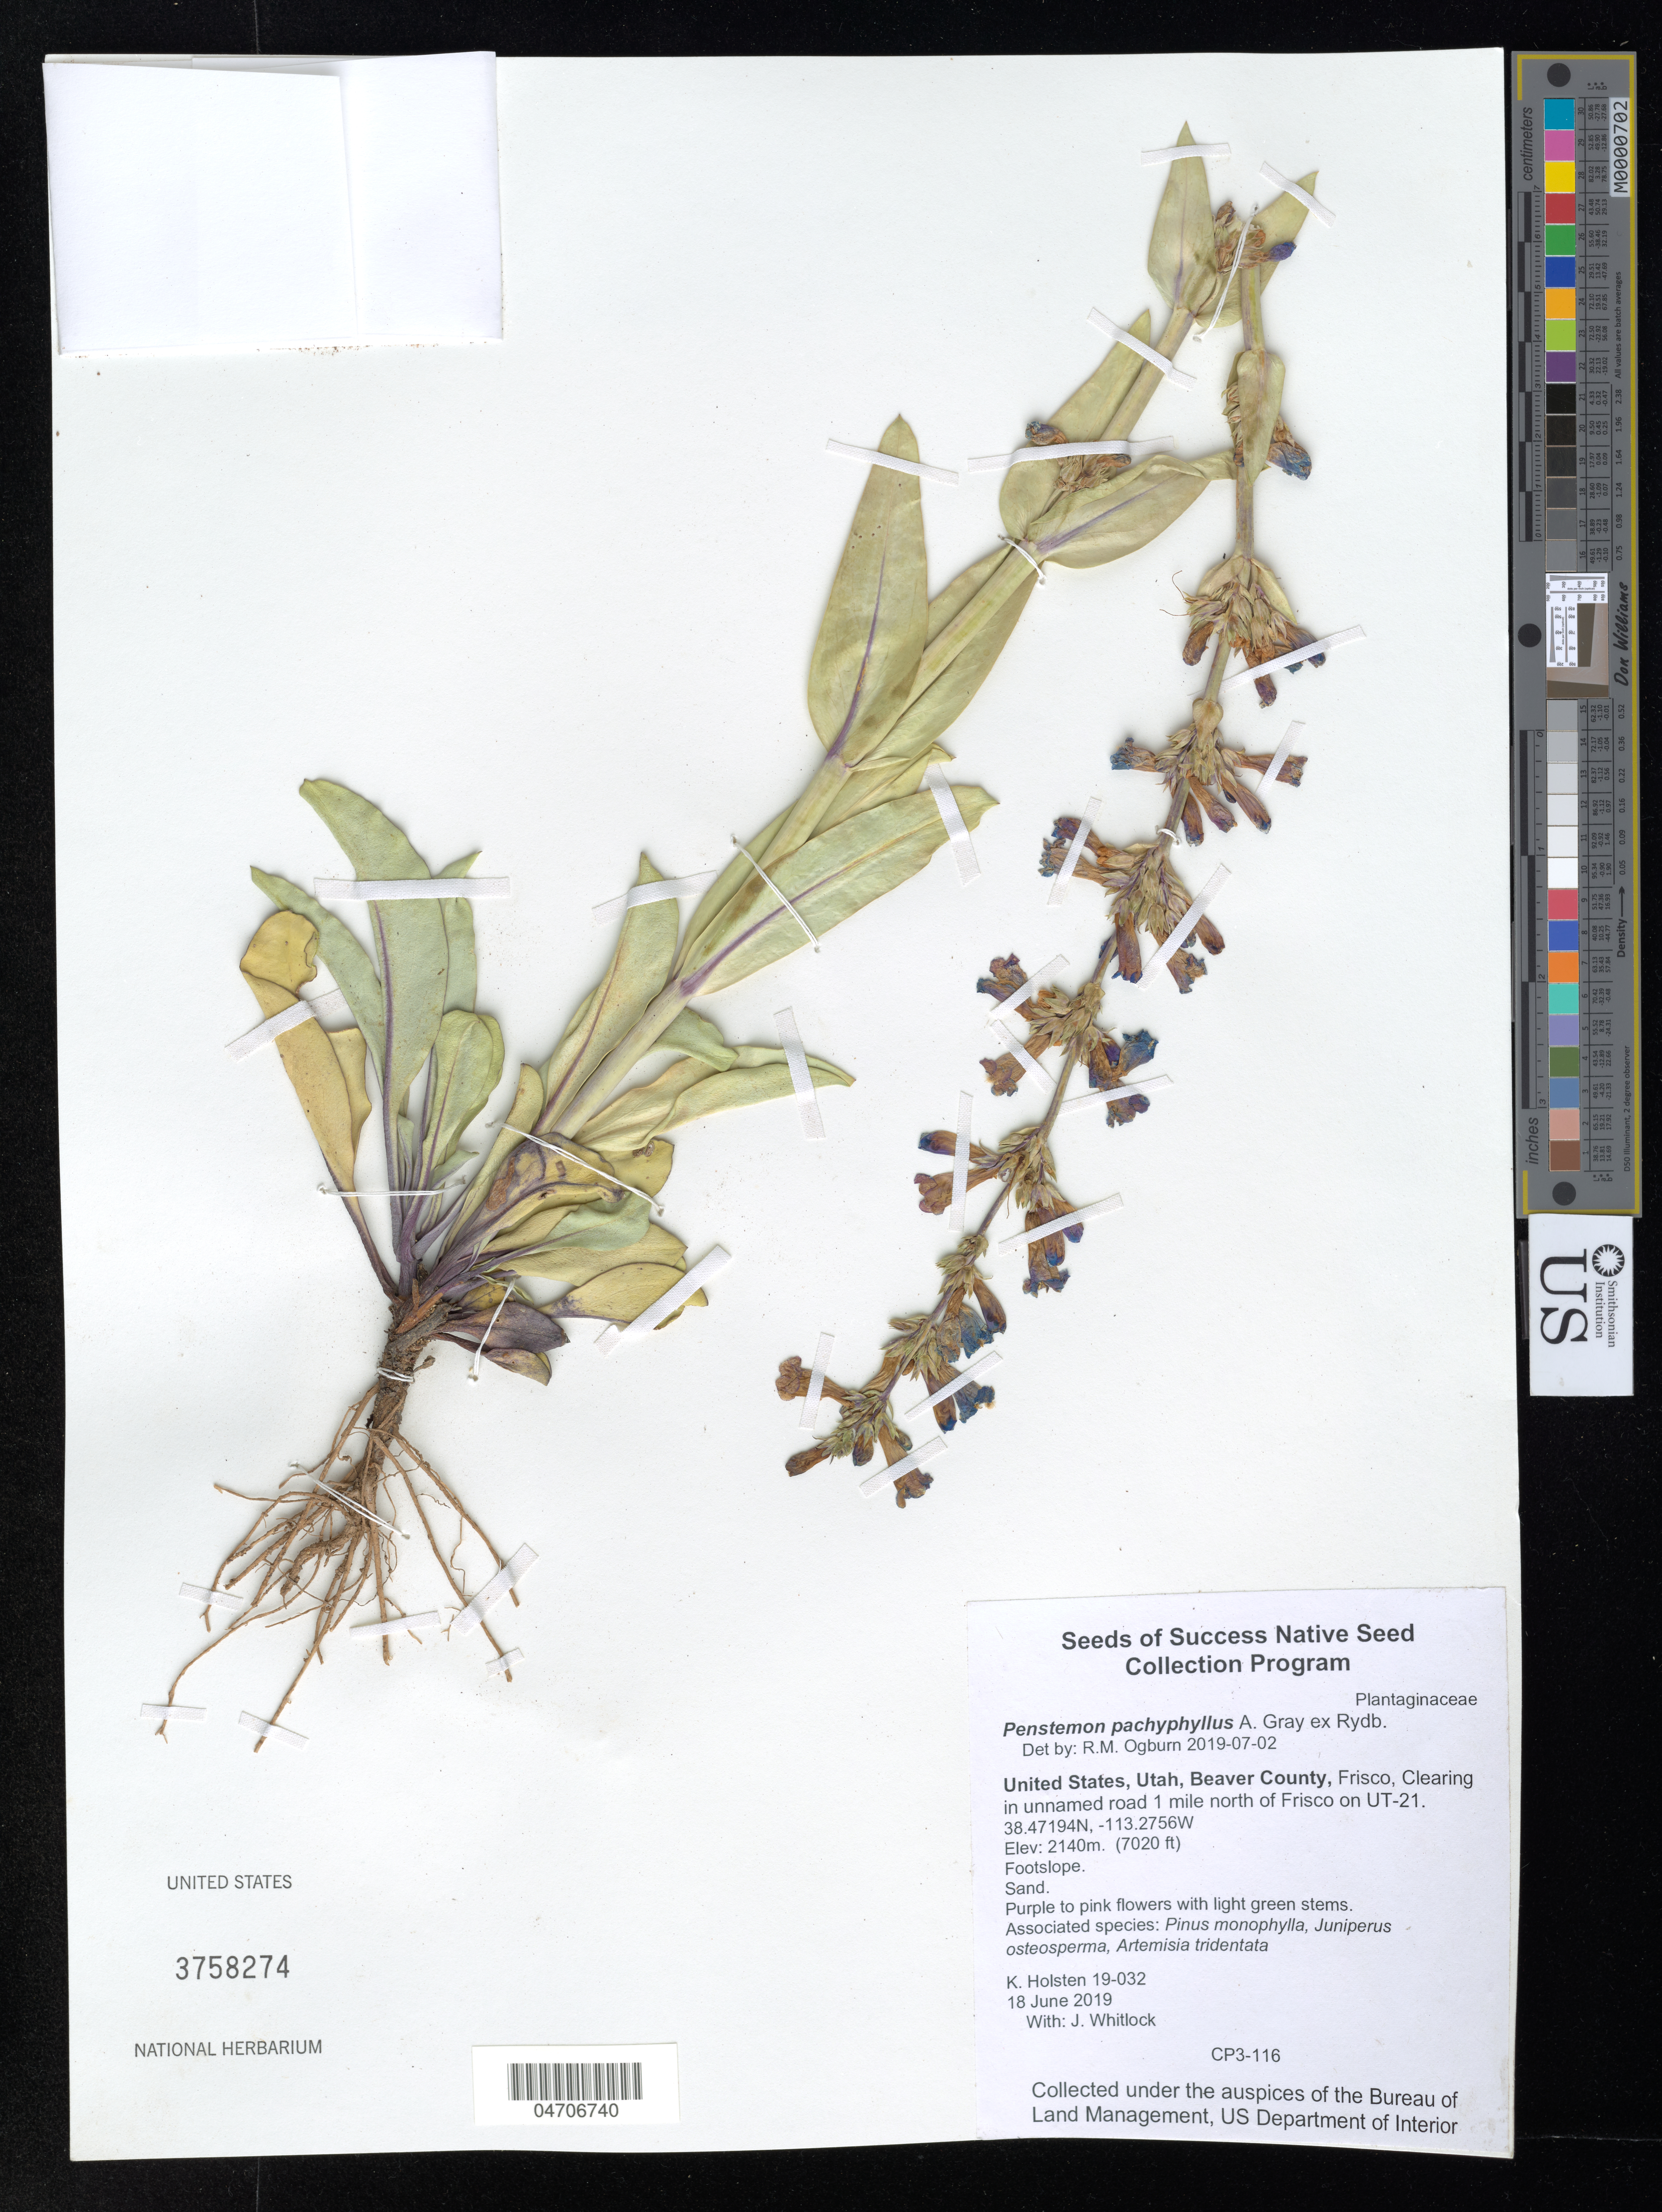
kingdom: Plantae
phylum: Tracheophyta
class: Magnoliopsida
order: Lamiales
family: Plantaginaceae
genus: Penstemon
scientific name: Penstemon pachyphyllus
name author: A. Gray ex Rydb.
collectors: B. Ponman & A. Quintanar Castillo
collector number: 19-032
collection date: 2019-06-18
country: United States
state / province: Utah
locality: Beaver County, Frisco, Clearing in unnamed road 1 mile north of Frisco on UT-21.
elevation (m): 2140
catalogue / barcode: US 3758274